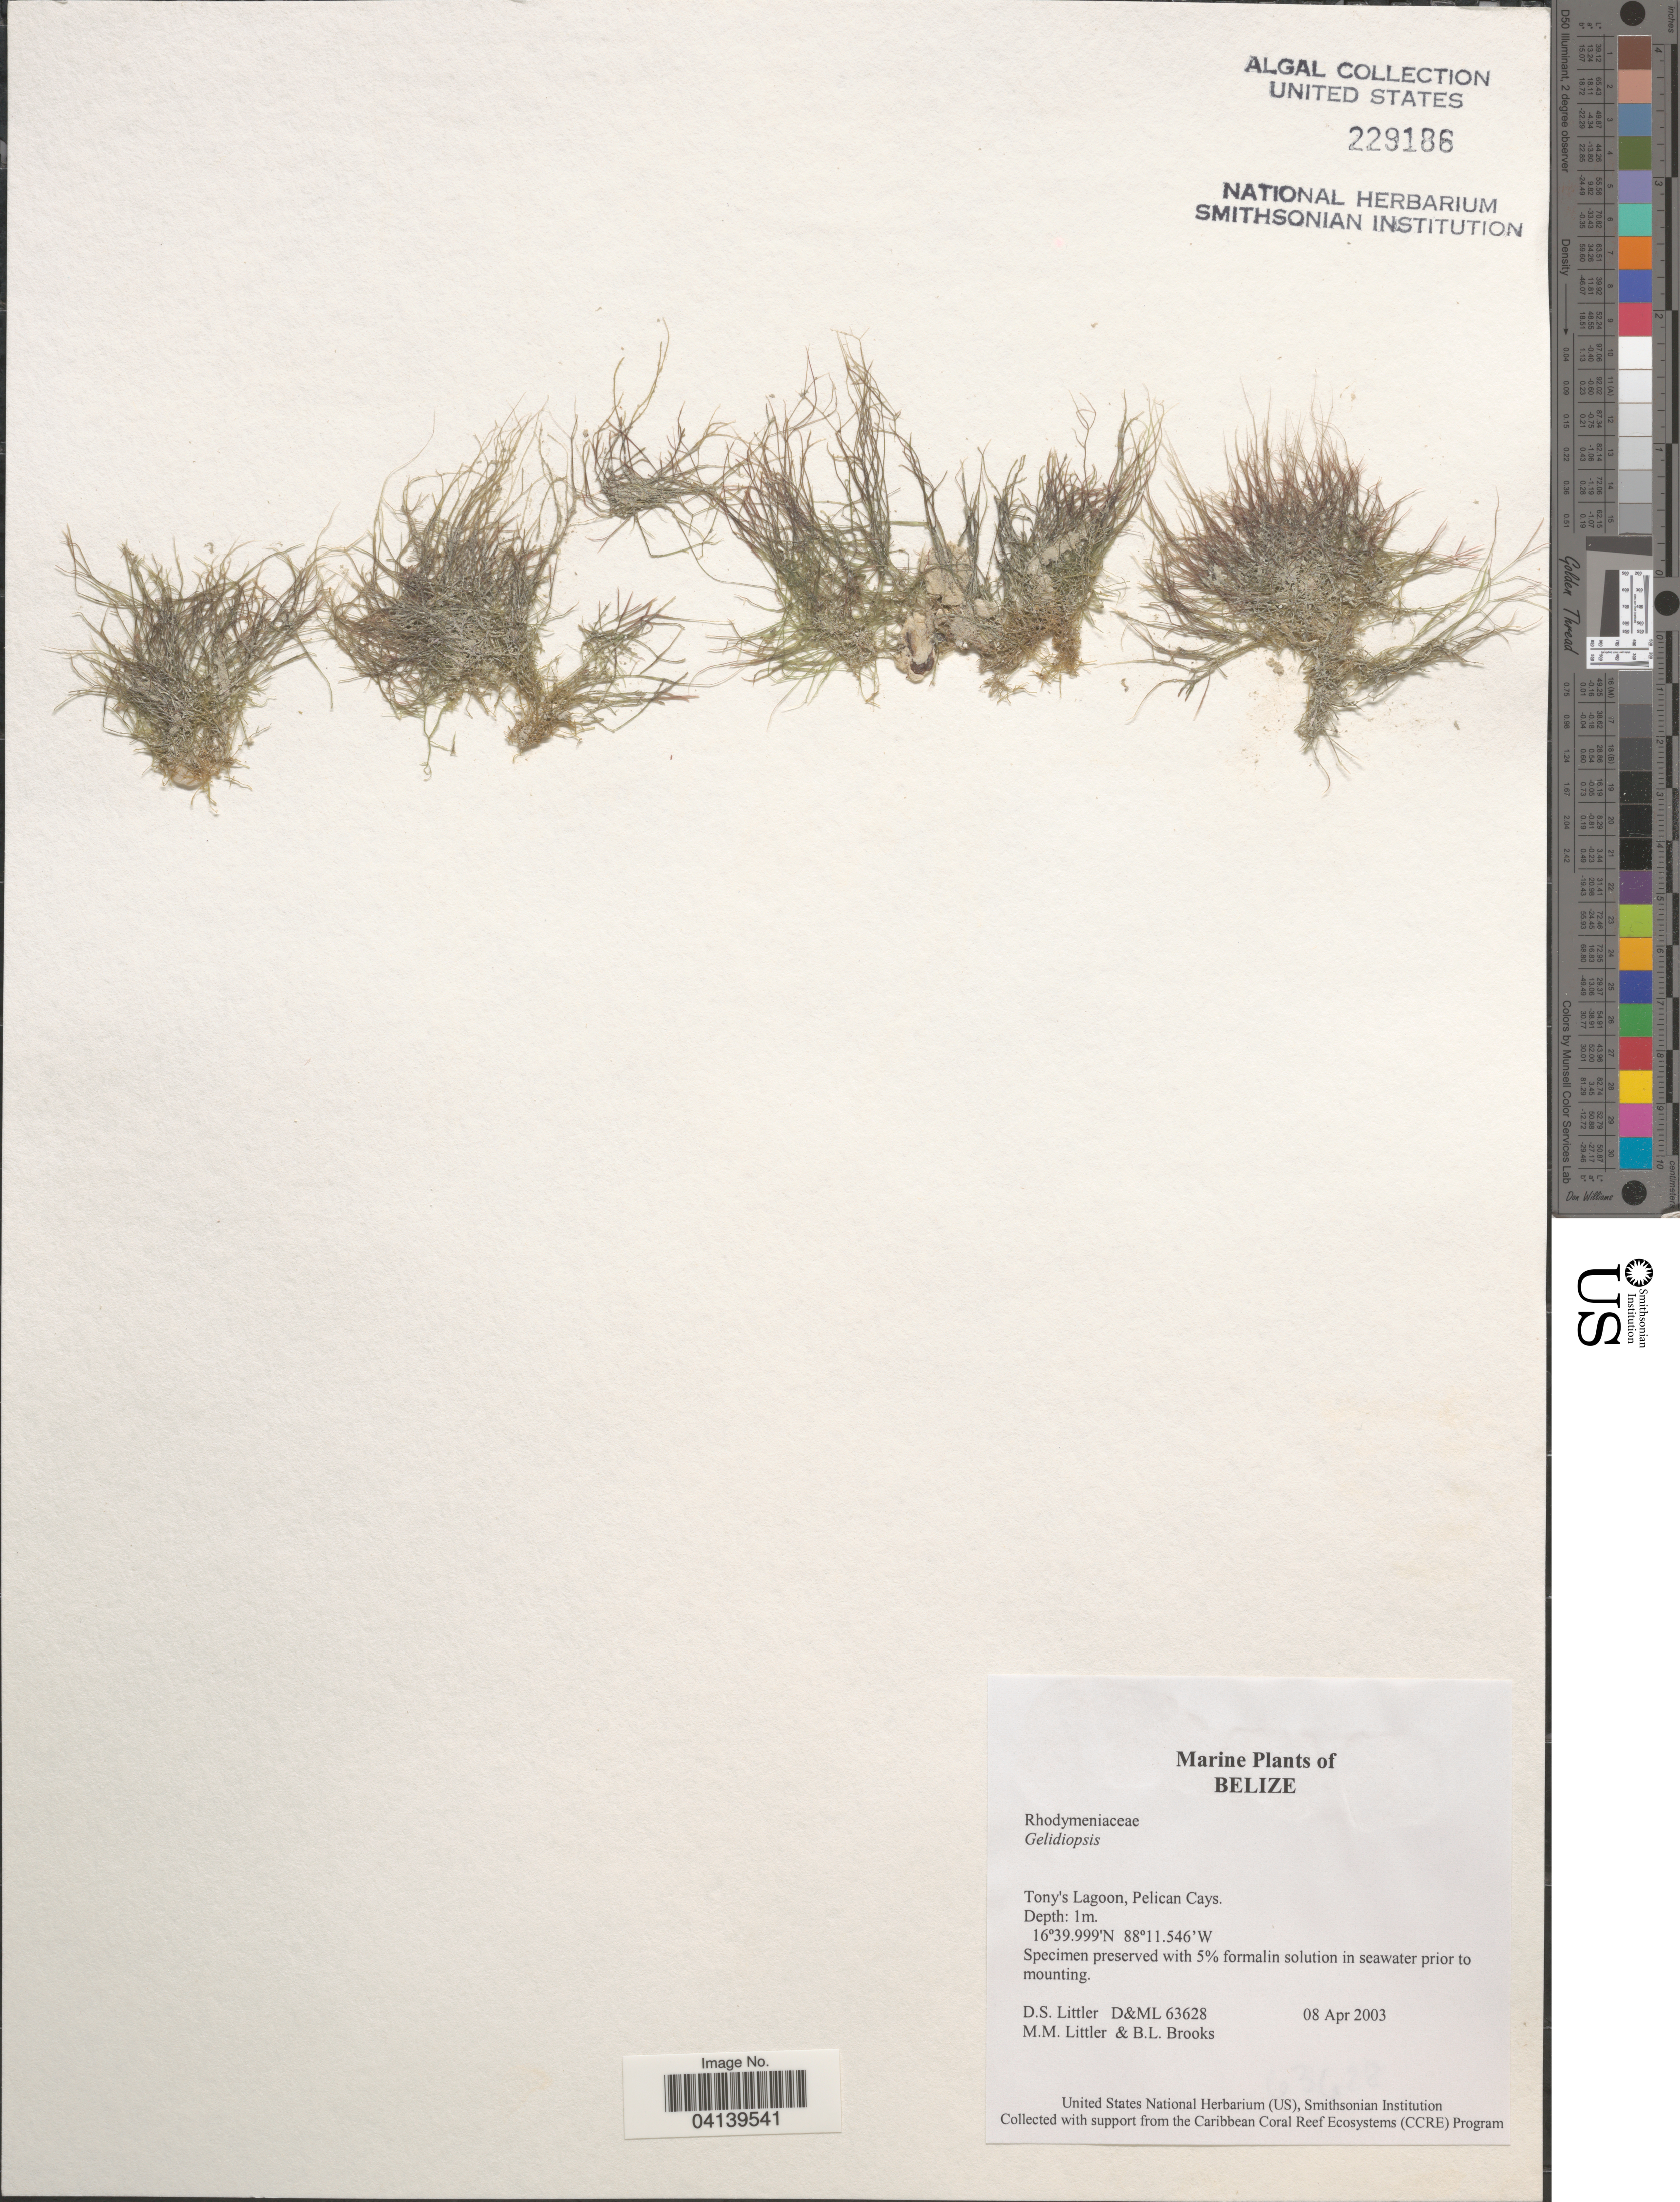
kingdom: Plantae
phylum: Rhodophyta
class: Florideophyceae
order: Rhodymeniales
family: Lomentariaceae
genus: Ceratodictyon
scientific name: Ceratodictyon sp.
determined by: Algae name updating Project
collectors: D. S. Littler & B. Brooks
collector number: D&ML63628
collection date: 2003-04-08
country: Belize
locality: Tony's Lagoon, Pelican Cays.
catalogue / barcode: US 229186